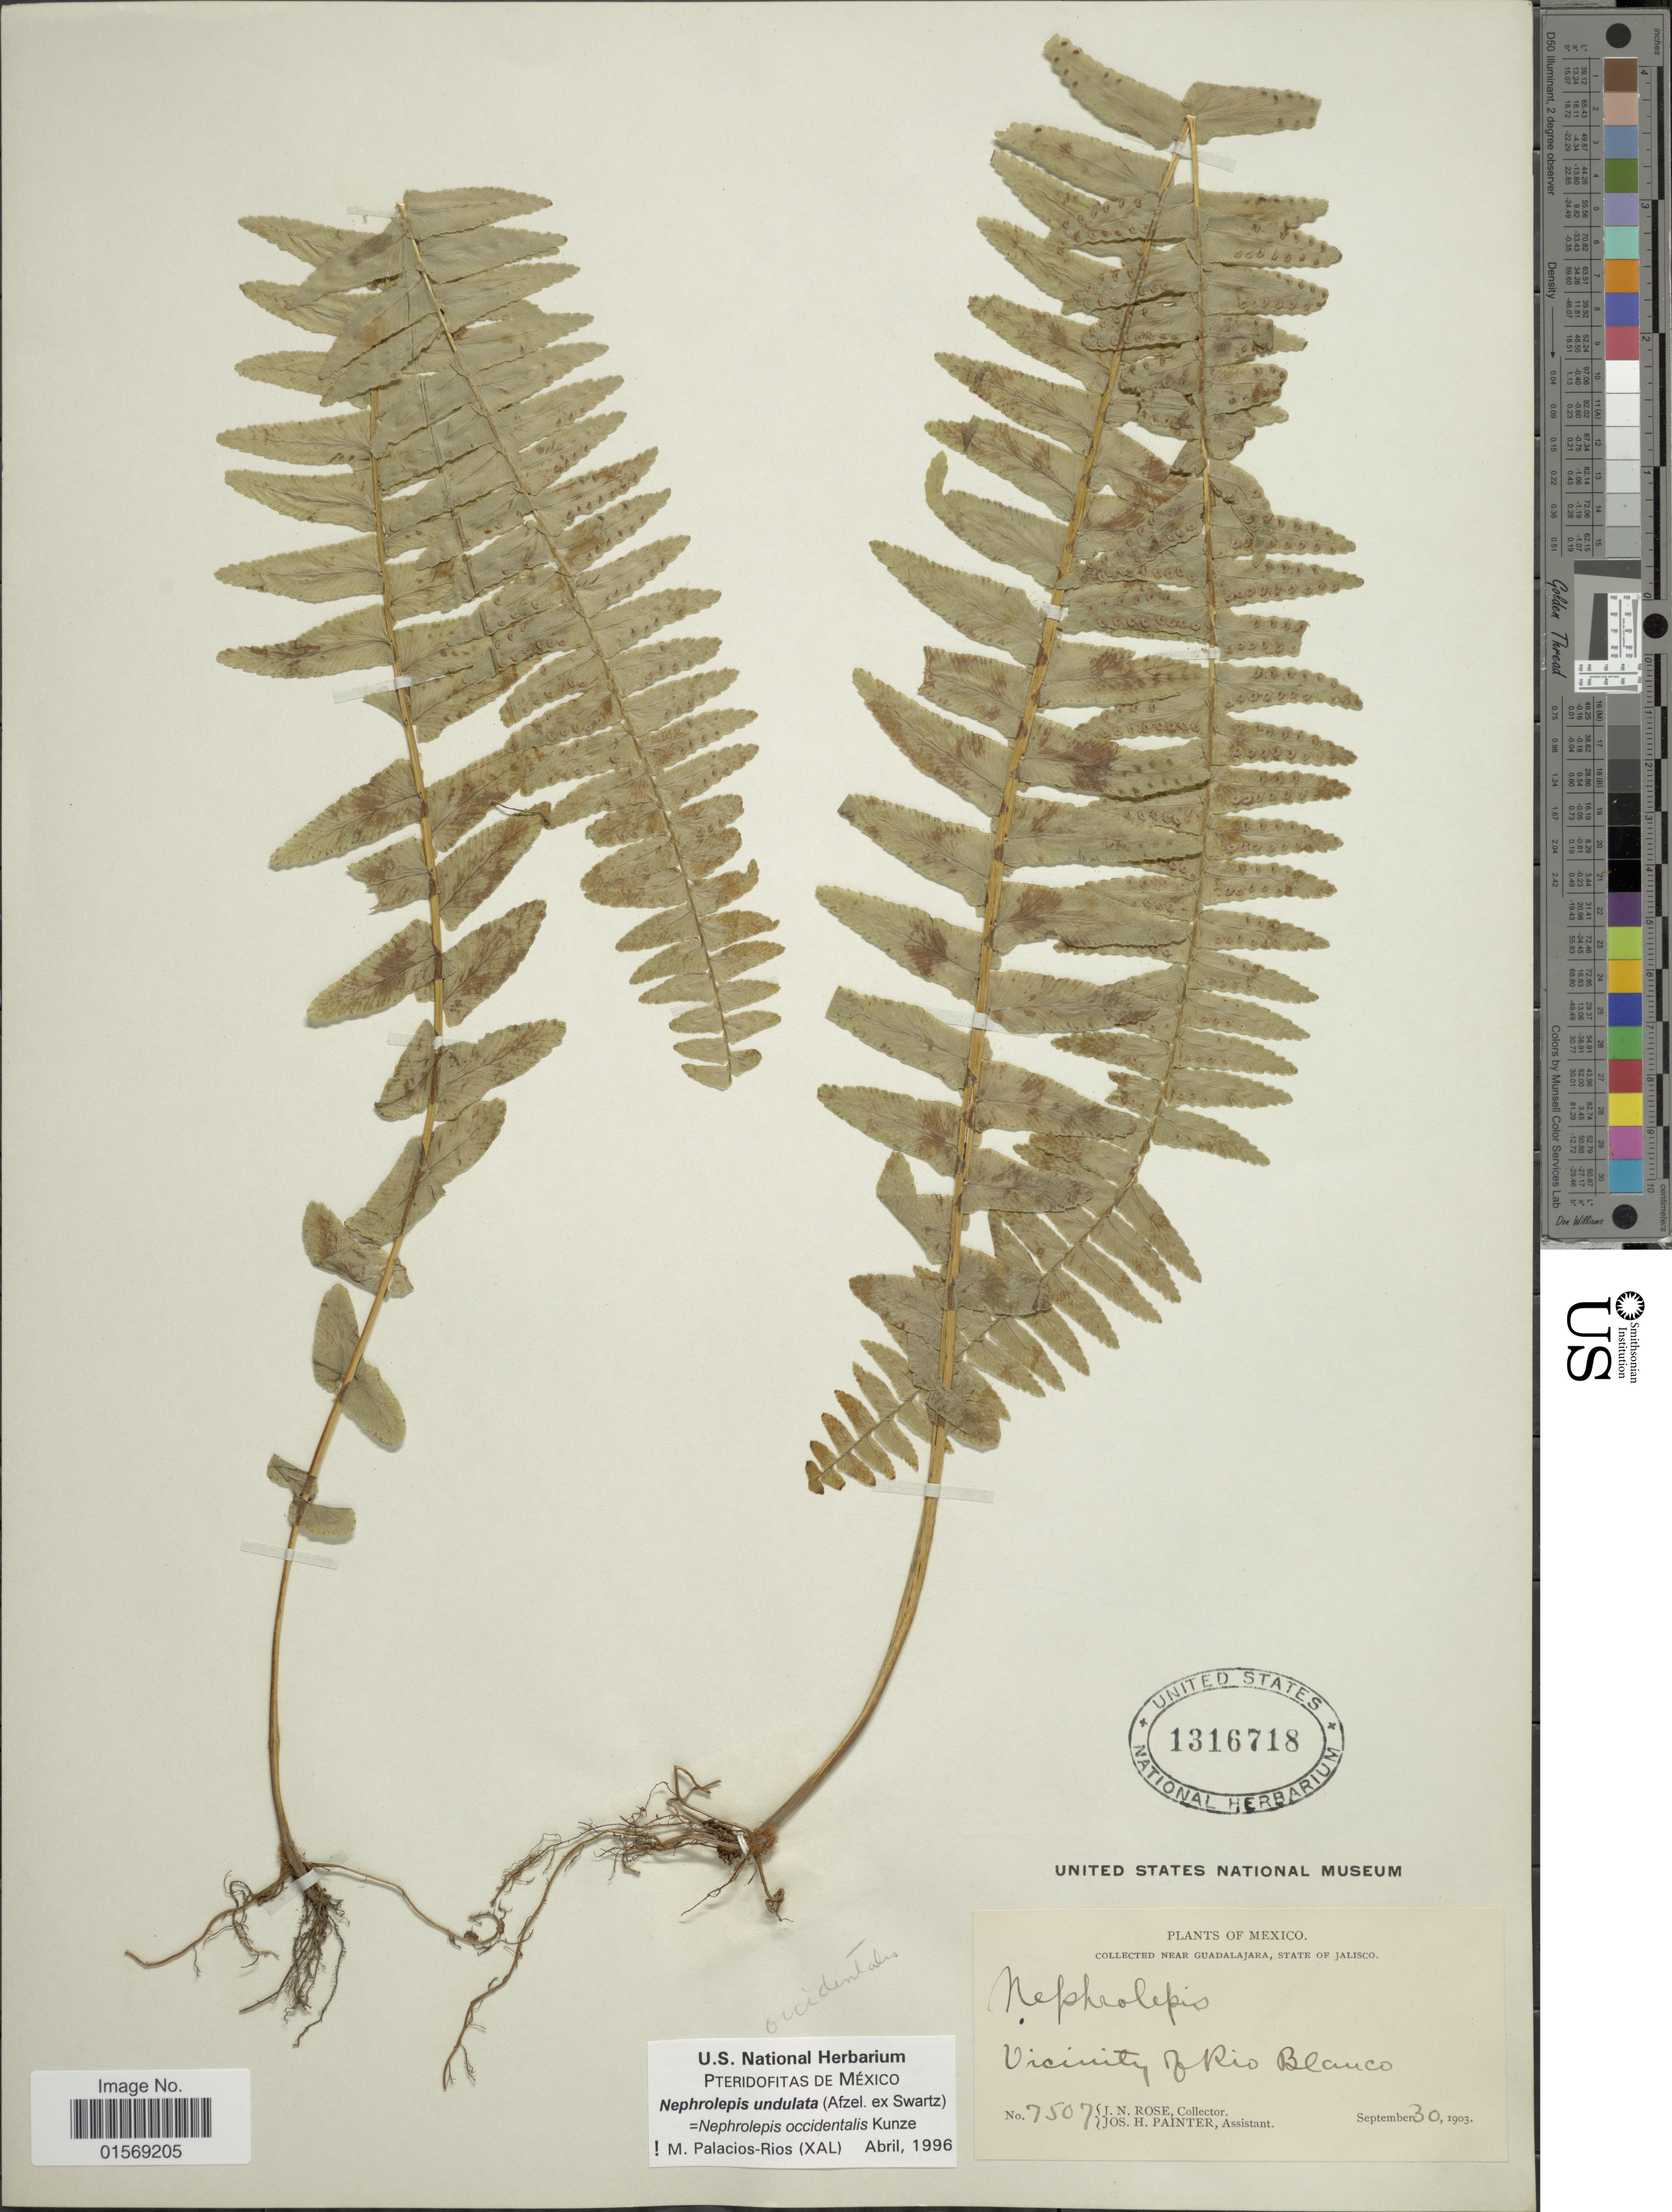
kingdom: Plantae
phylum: Tracheophyta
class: Polypodiopsida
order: Polypodiales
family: Nephrolepidaceae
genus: Nephrolepis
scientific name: Nephrolepis undulata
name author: J. Sm.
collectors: J. N. Rose & J. H. Painter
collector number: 7507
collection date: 1903-09-30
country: Mexico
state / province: Jalisco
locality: Mexico. Near Guadalajara, State of Jalisco. Vicinity of Rio Blanco.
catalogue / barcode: US 1316718